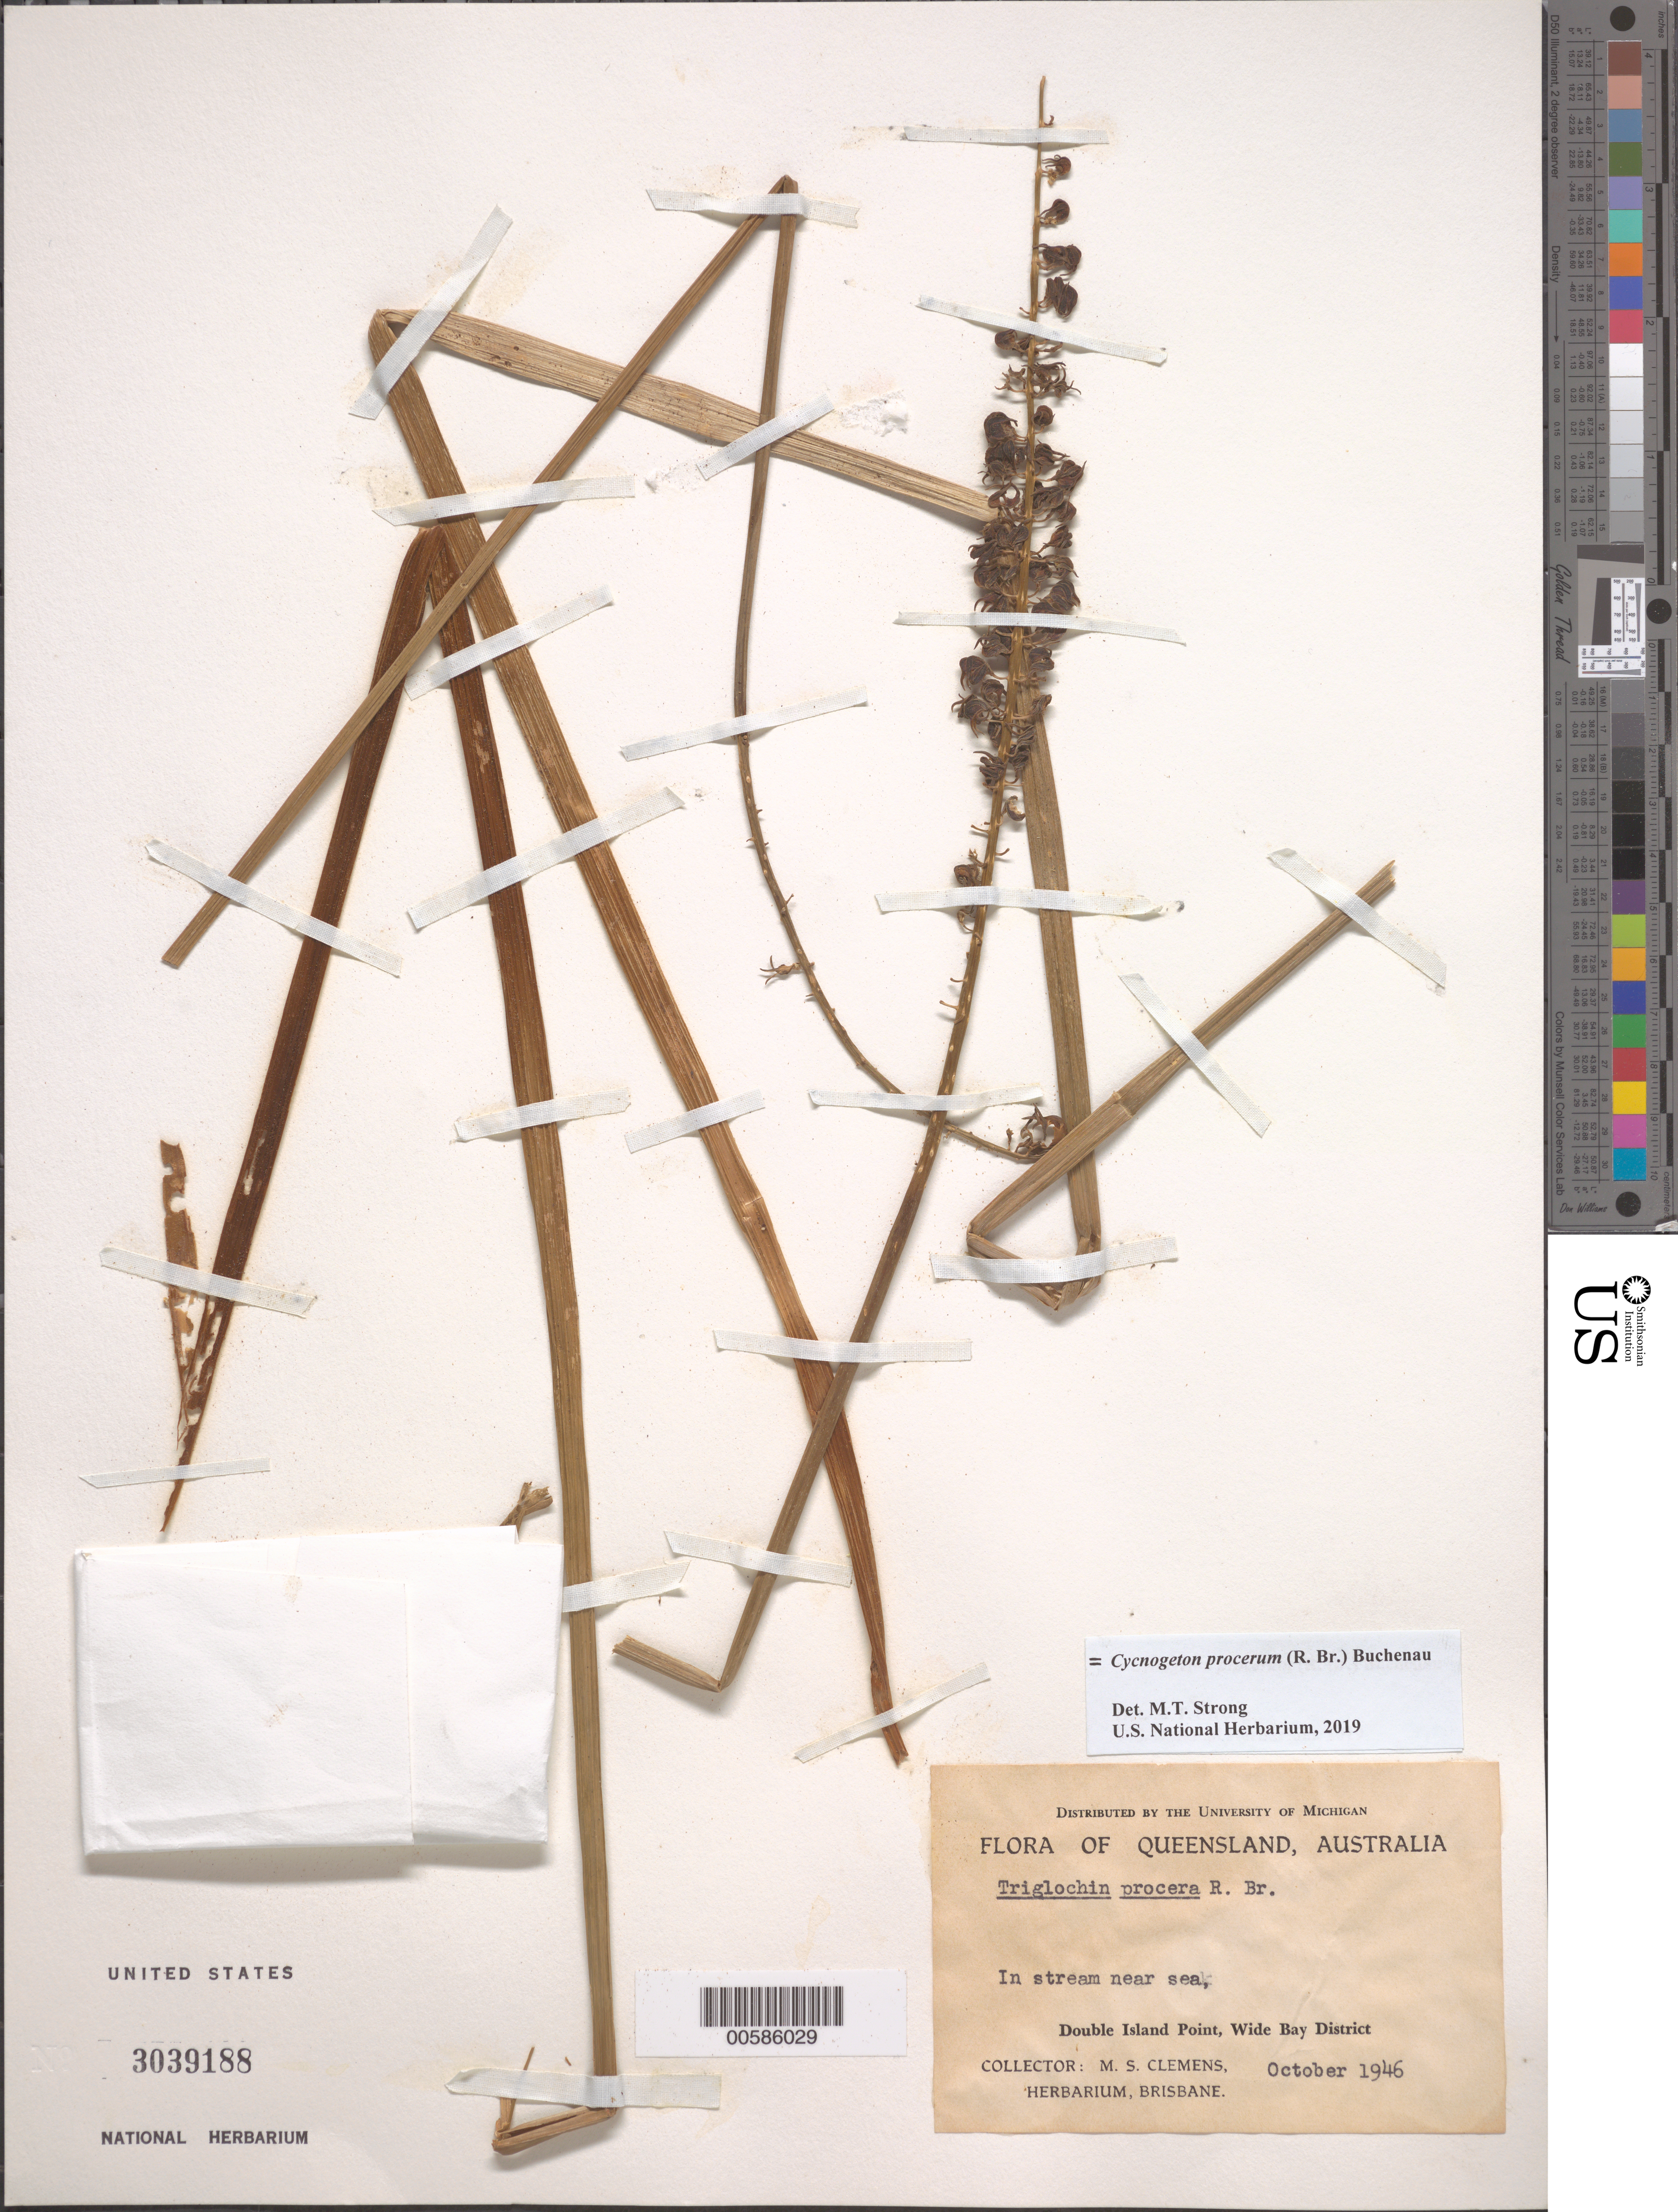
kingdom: Plantae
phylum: Tracheophyta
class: Liliopsida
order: Alismatales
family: Juncaginaceae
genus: Cycnogeton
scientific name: Cycnogeton procerum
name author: (R. Br.) Buchenau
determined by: Strong, Mark T., (BOT), Smithsonian Institution - National Museum of Natural History (UNITED STATES)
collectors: M. S. Clemens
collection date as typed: Oct 1946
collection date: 1946-10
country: Australia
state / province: Queensland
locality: Wide Bay (District?), Double Island Point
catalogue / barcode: US 3039188